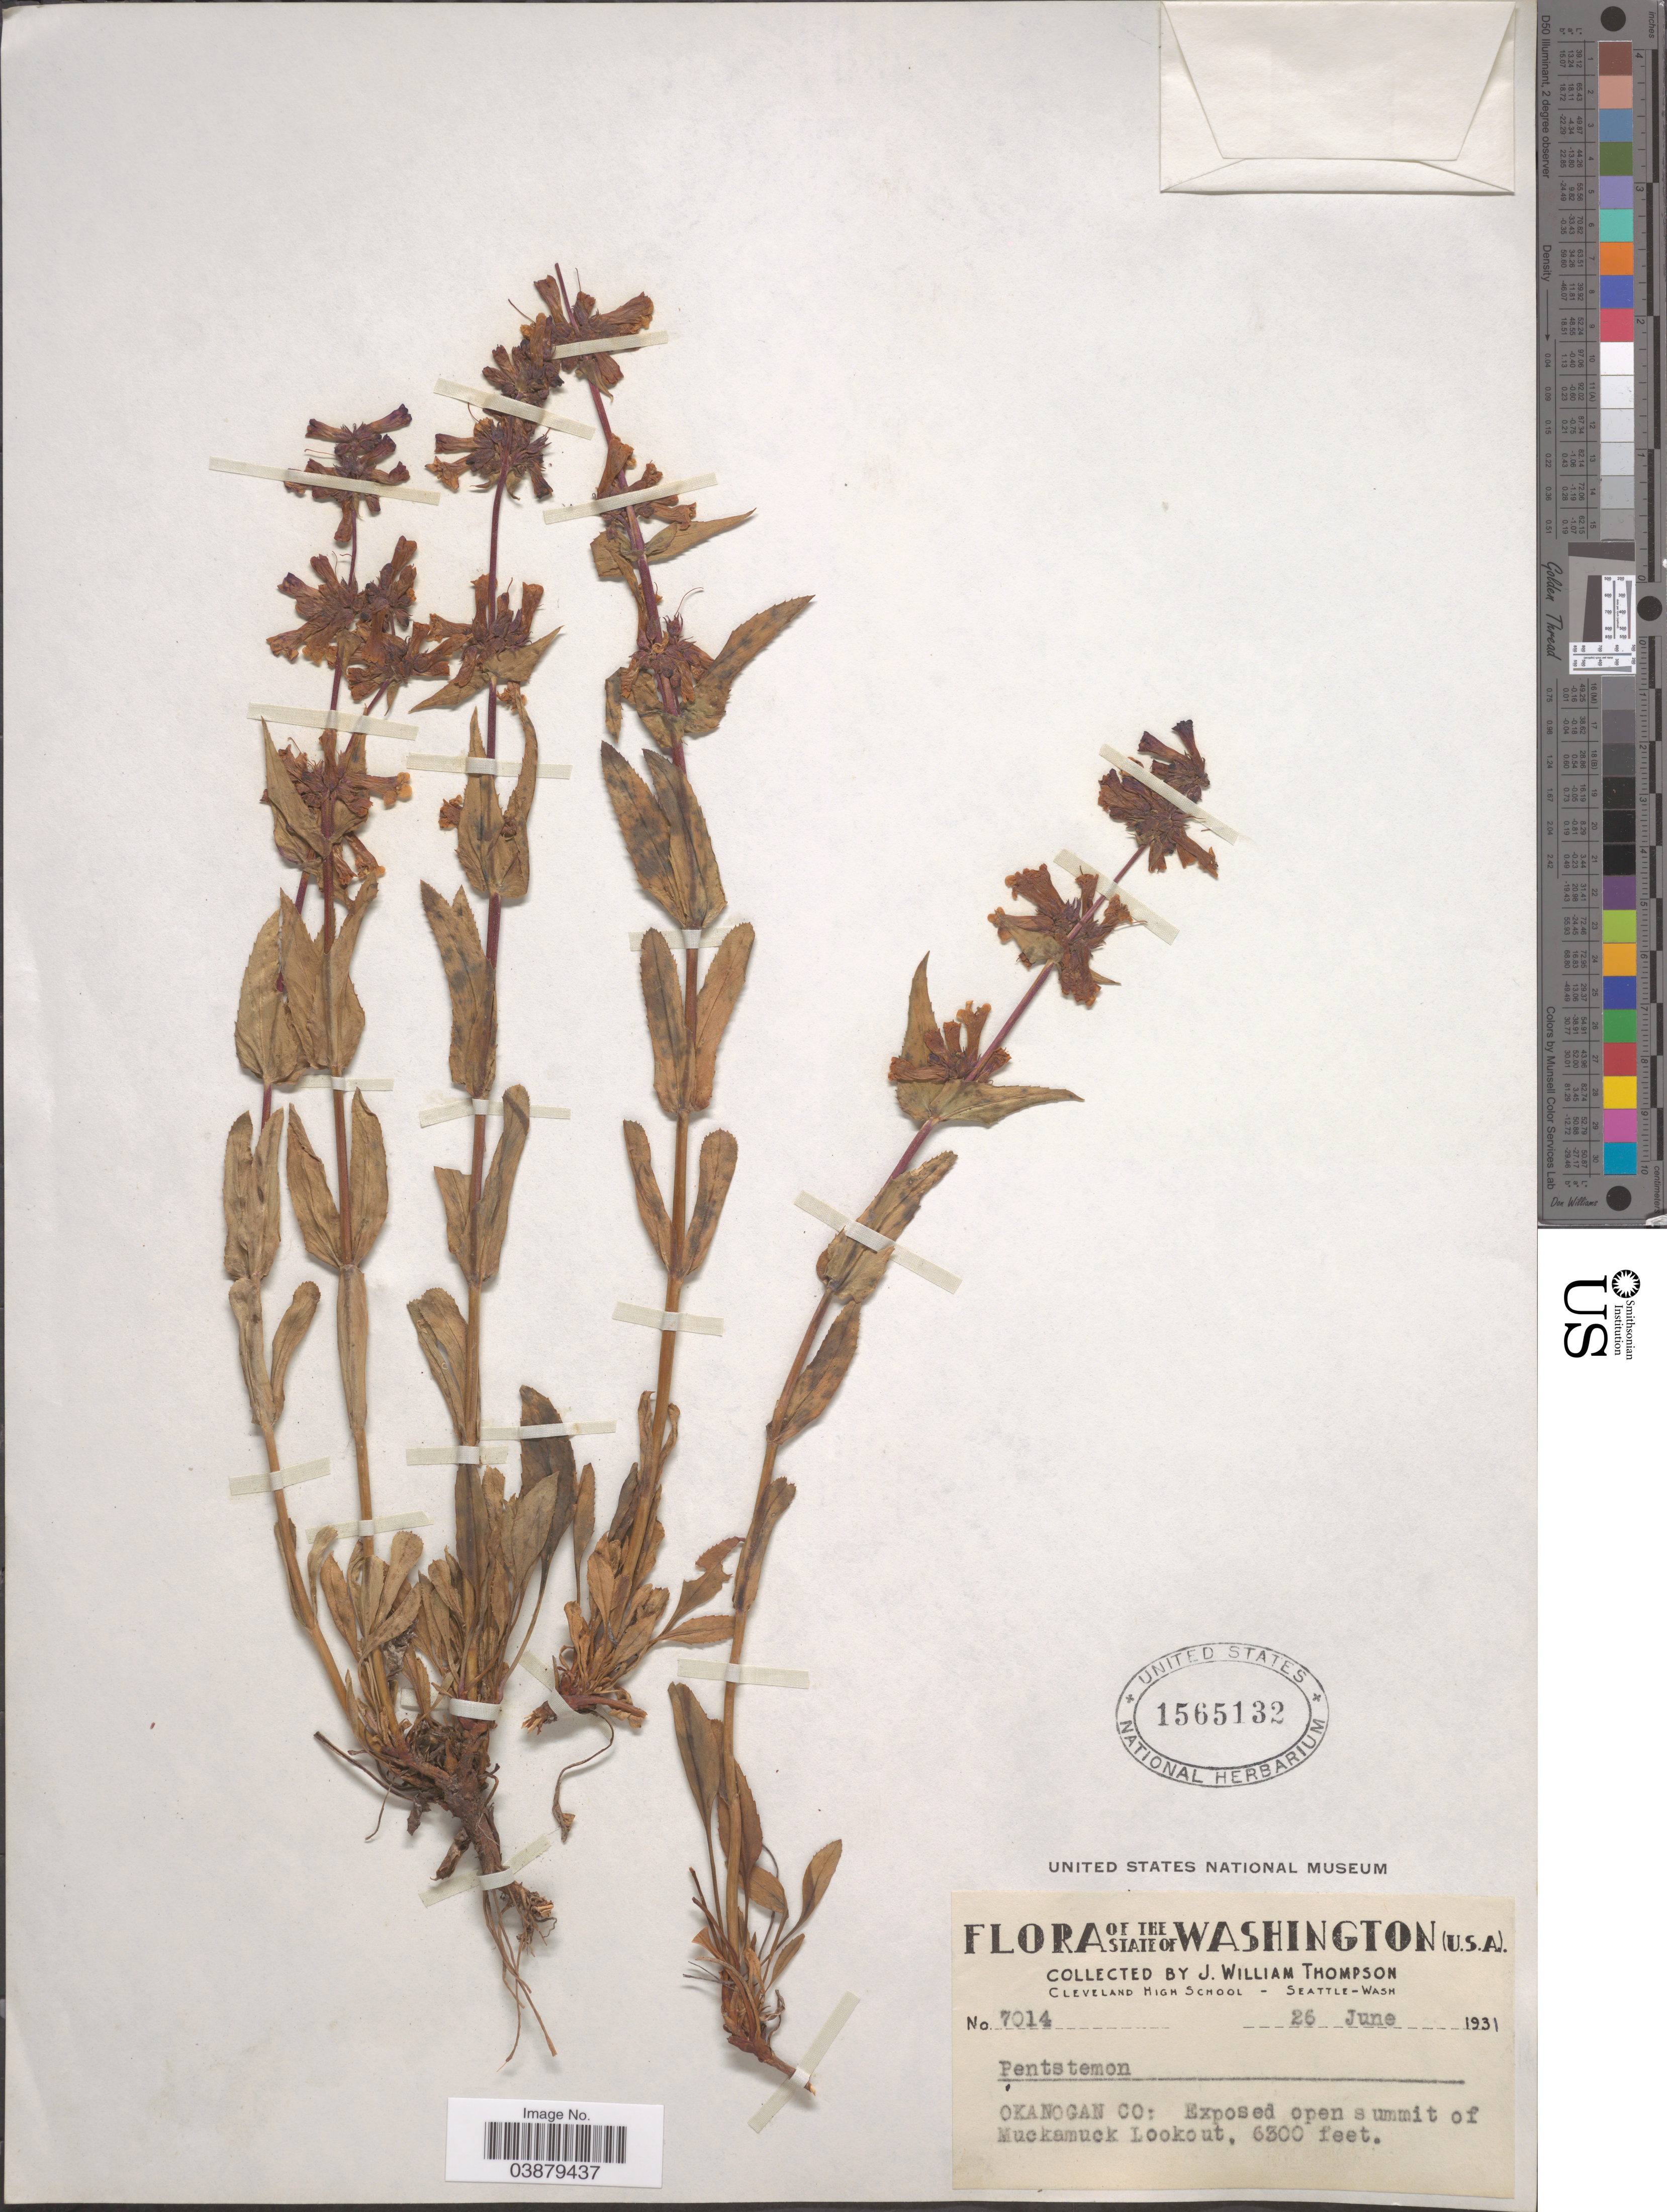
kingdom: Plantae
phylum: Tracheophyta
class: Magnoliopsida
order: Lamiales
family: Plantaginaceae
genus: Penstemon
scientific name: Penstemon sp.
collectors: J. W. Thompson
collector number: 7014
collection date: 1931-06-26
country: United States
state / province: Washington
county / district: Okanogan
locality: Okanogan Co: Exposed open summit of Muckamuck Lookout.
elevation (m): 1920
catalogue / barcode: US 1565132